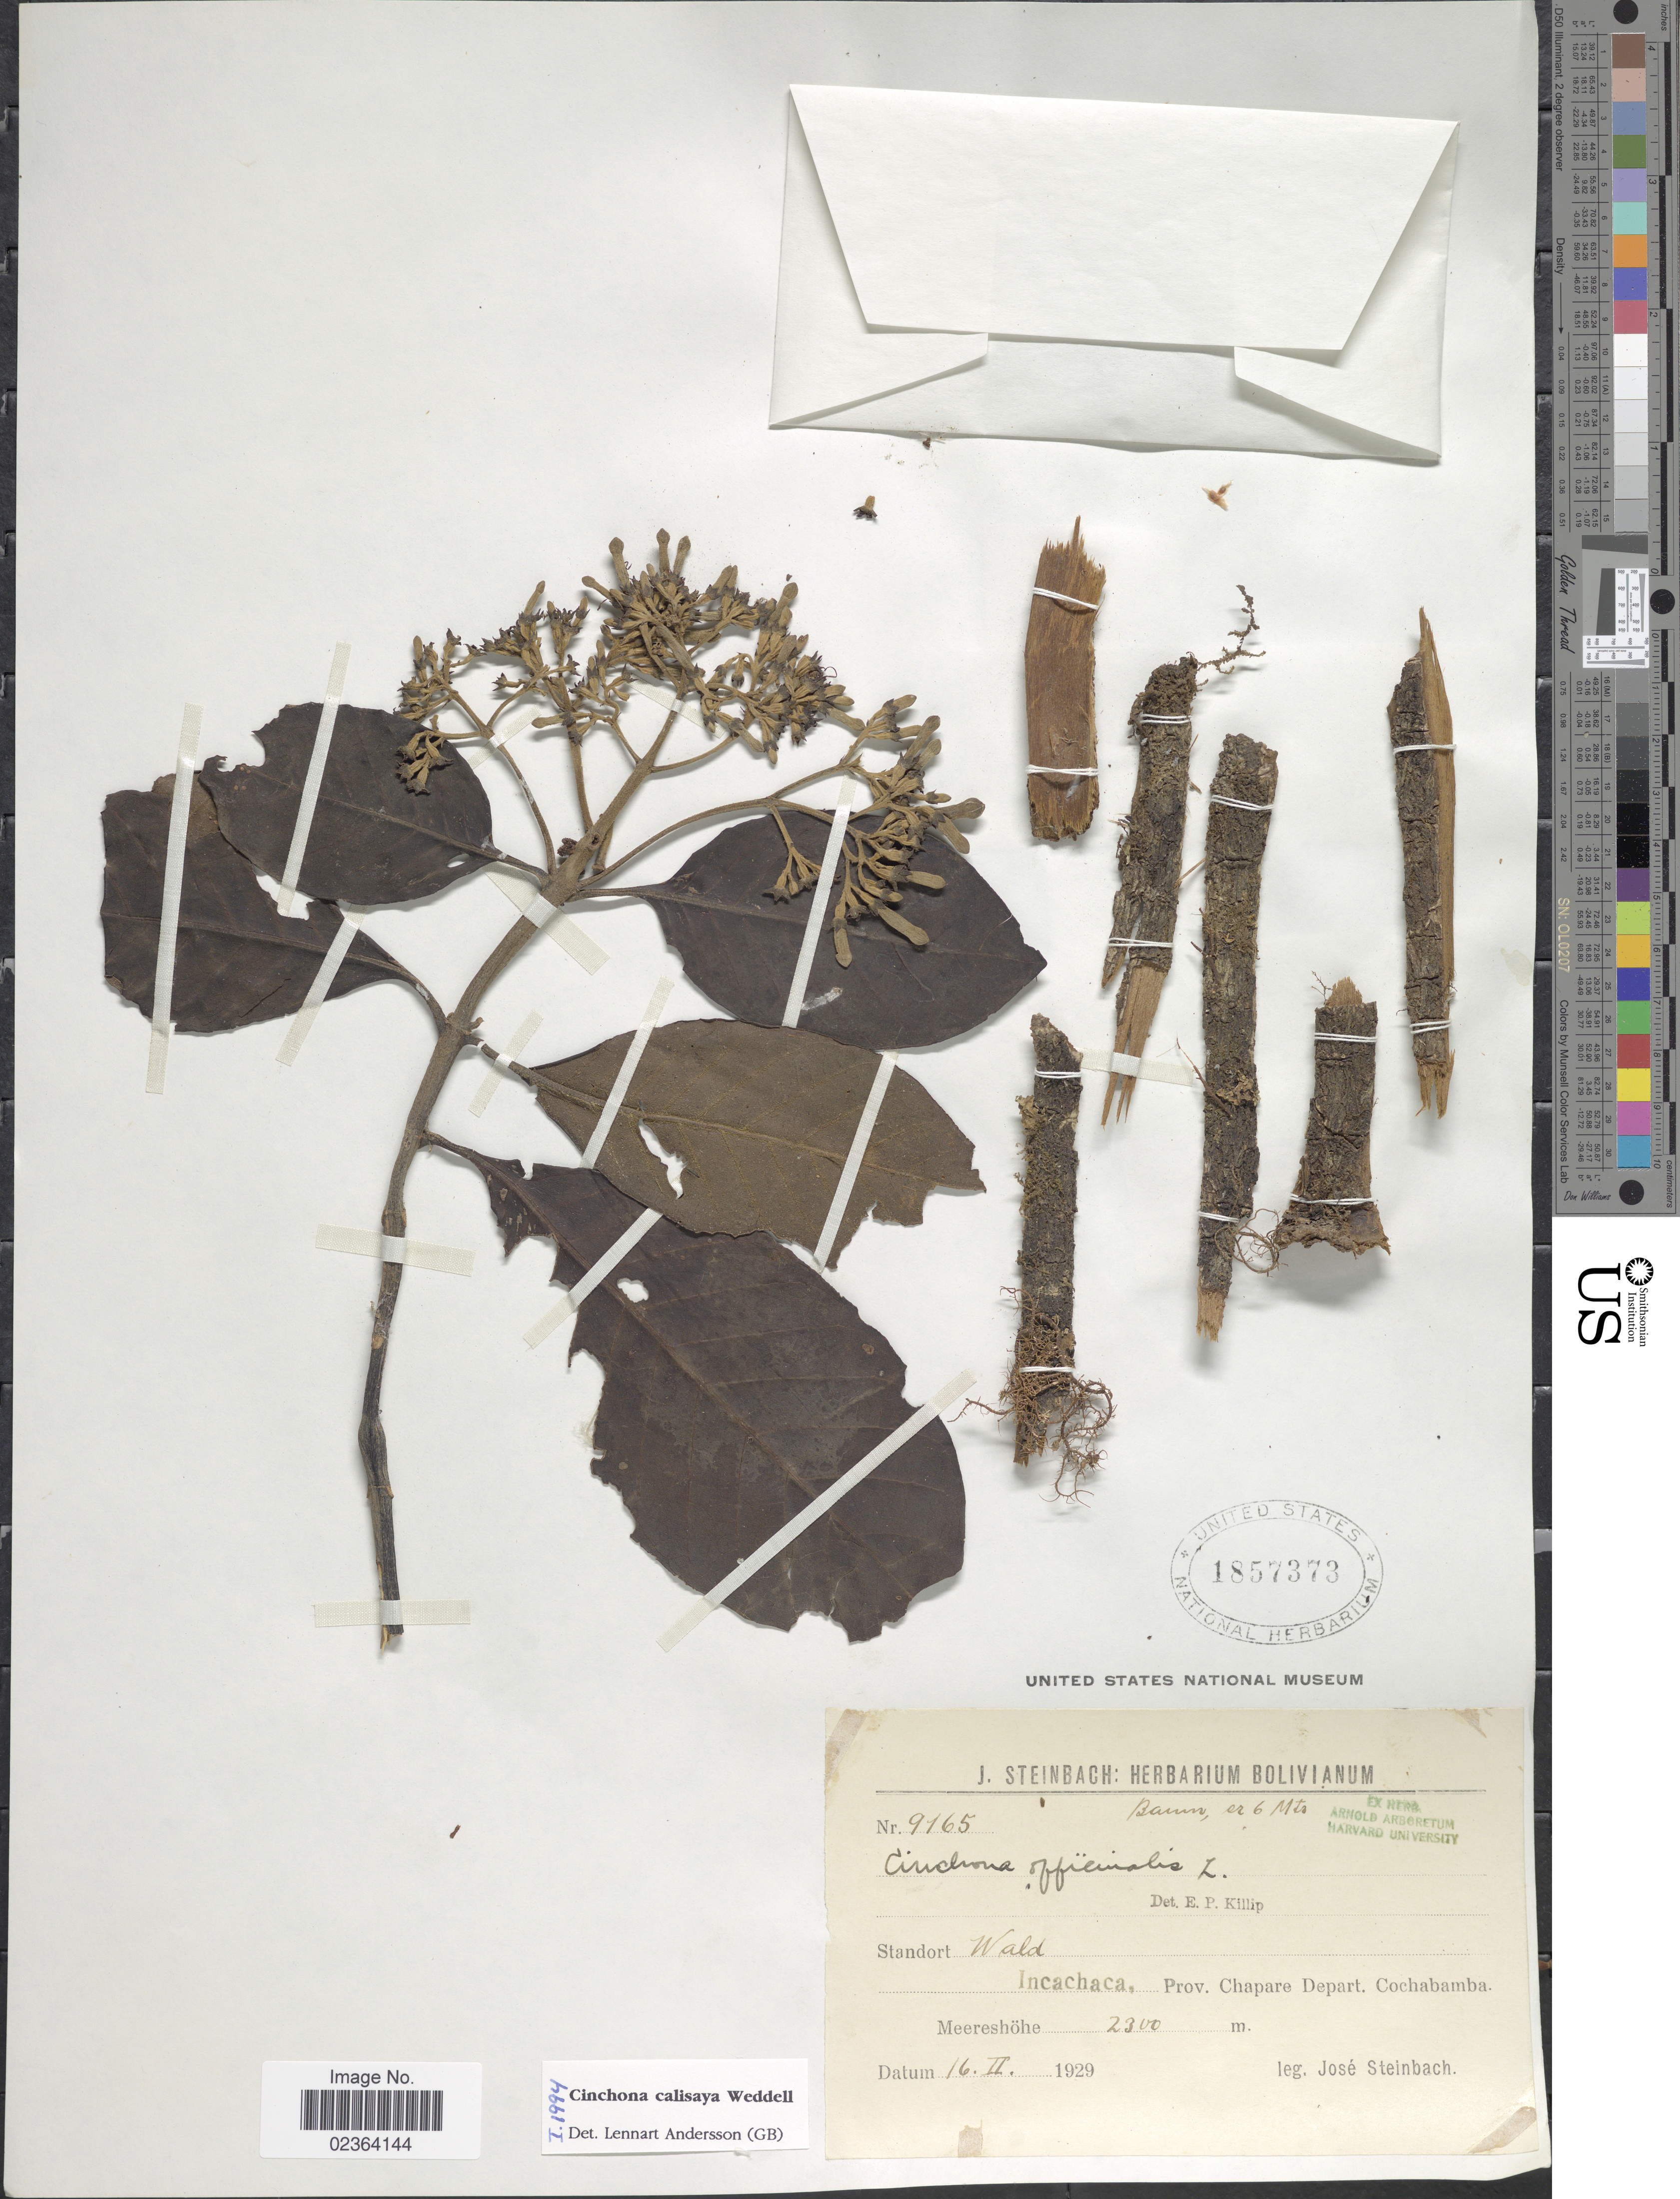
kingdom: Plantae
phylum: Tracheophyta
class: Magnoliopsida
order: Gentianales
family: Rubiaceae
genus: Cinchona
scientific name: Cinchona calisaya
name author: Wedd.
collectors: J. Steinbach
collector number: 9165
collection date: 1929-02-16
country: Bolivia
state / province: Cochabamba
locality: Incachaca, Prov. Chapare Depart. Cochabamba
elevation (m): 2300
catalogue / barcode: US 1857373